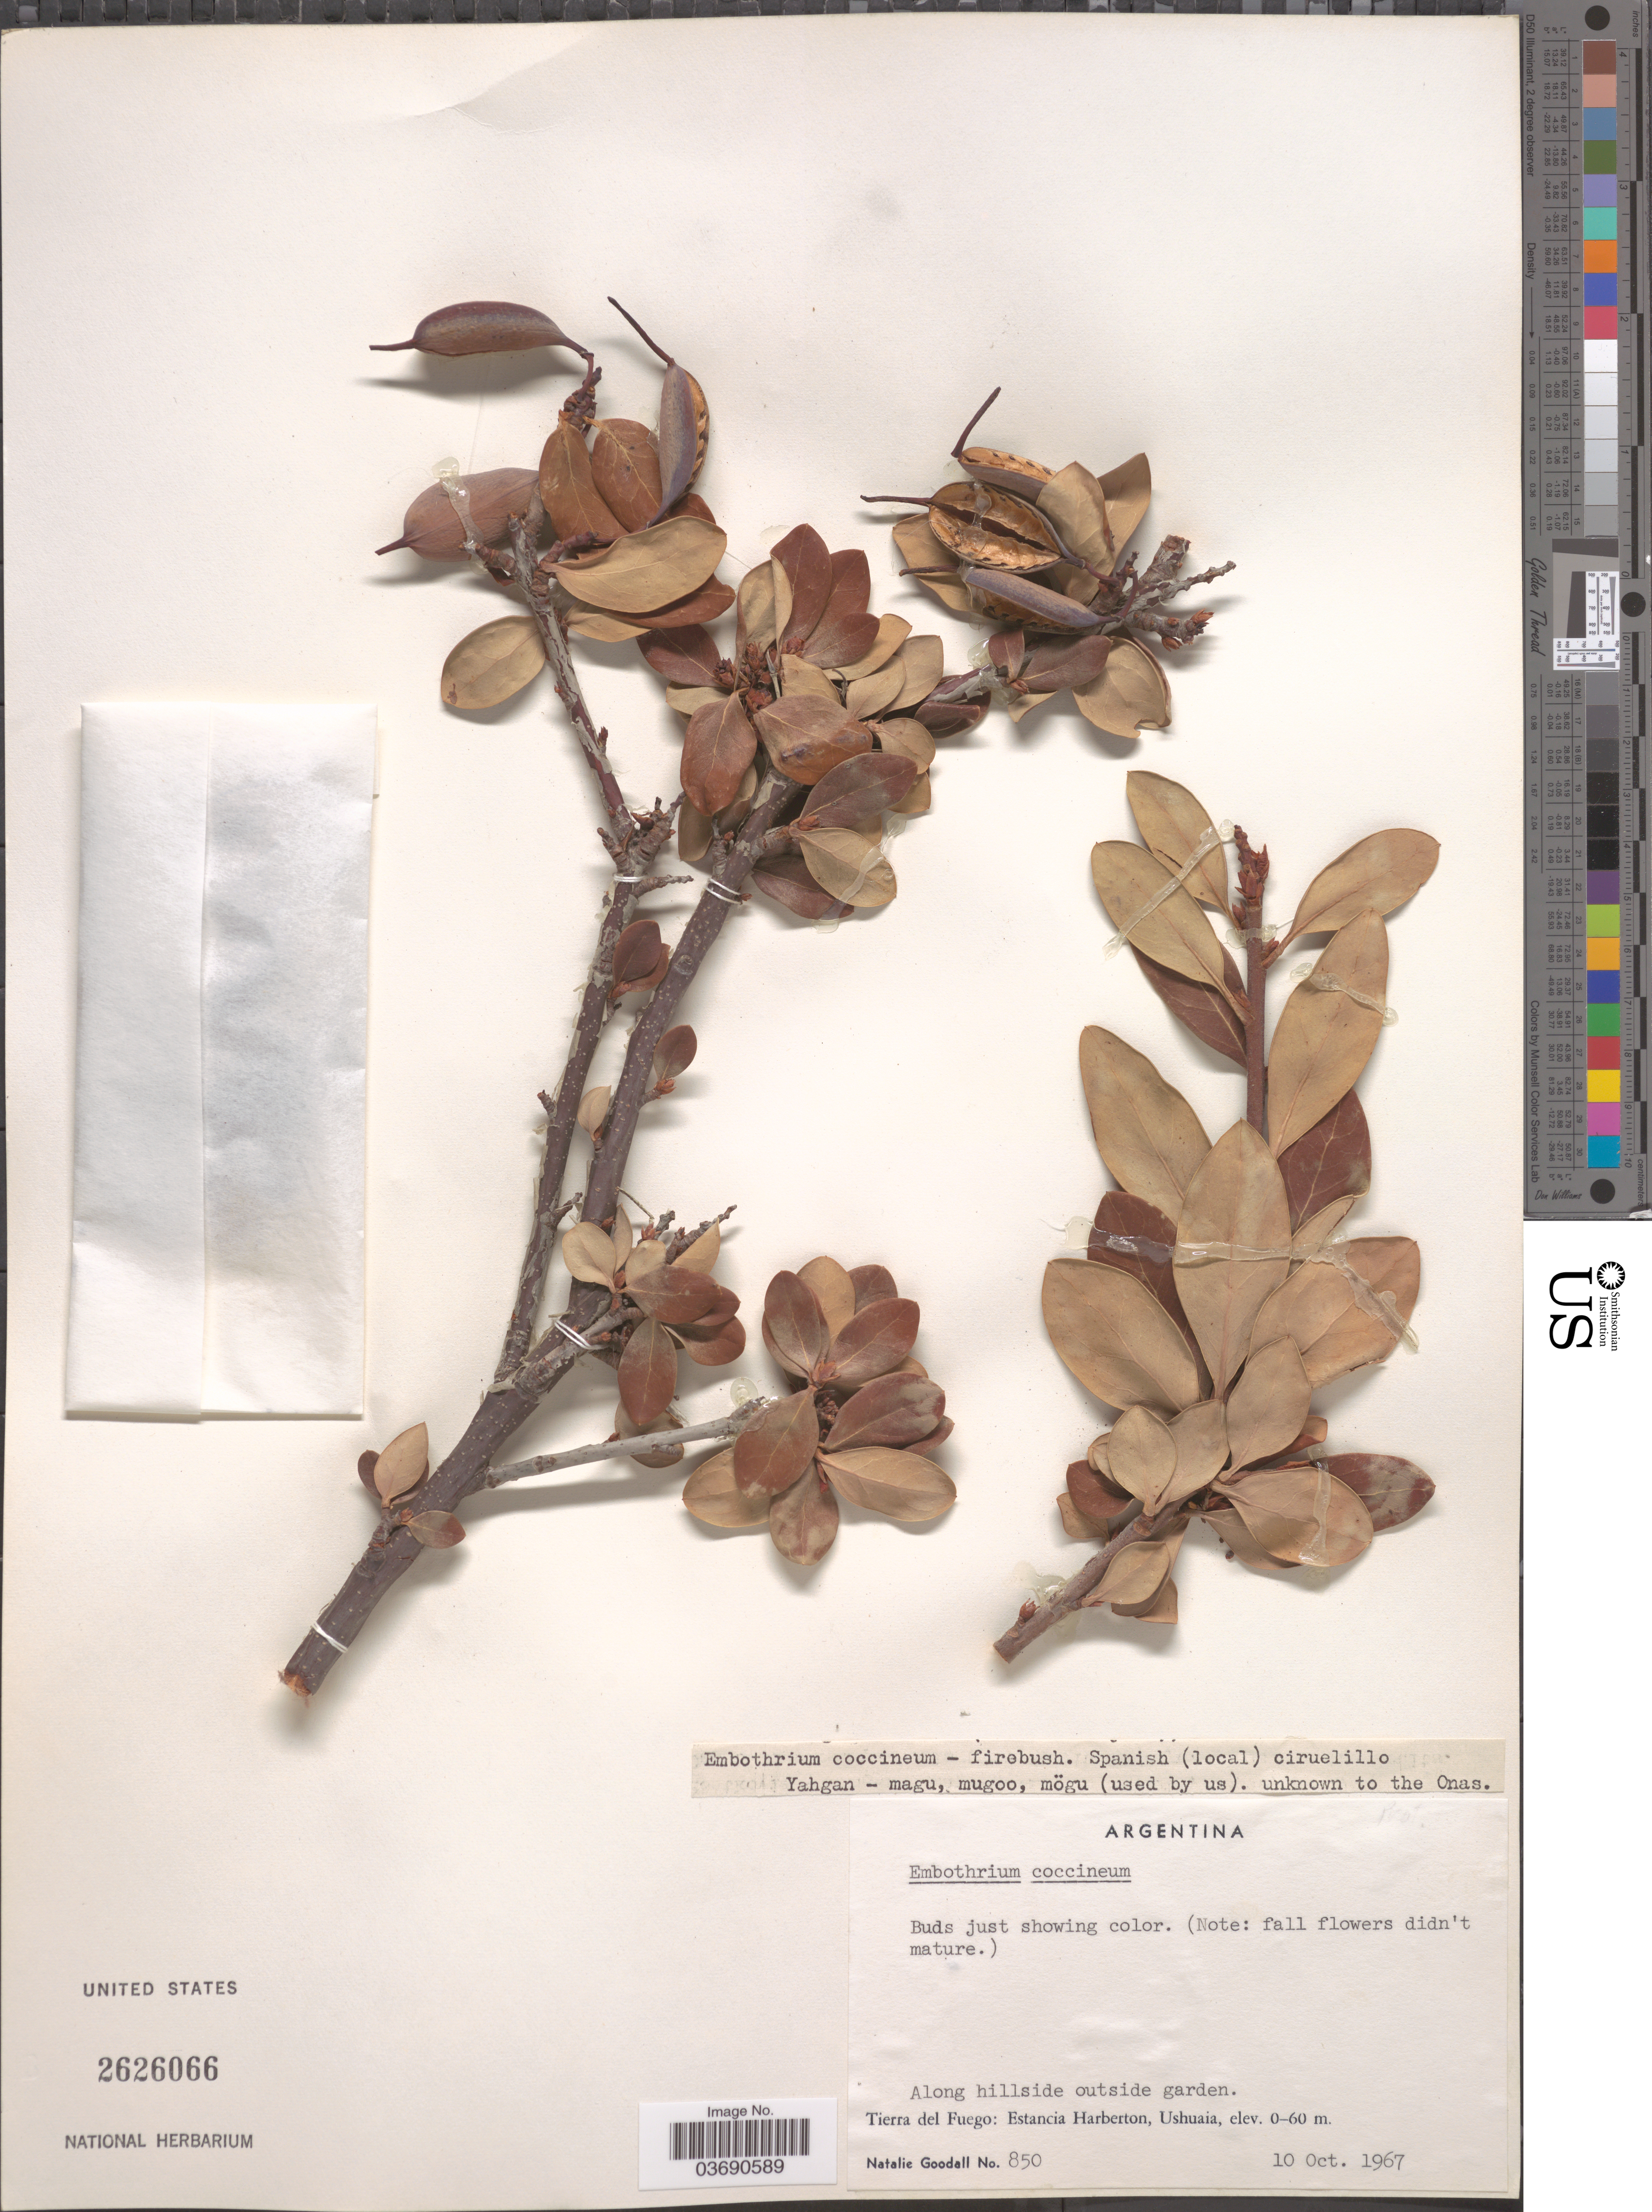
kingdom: Plantae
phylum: Tracheophyta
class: Magnoliopsida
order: Proteales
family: Proteaceae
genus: Embothrium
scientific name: Embothrium coccineum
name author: J.R. Forst. & G. Forst.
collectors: N. Goodall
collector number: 850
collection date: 1967-10-10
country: Argentina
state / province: Tierra del Fuego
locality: Estancia Harberton, Ushuaia.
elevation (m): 0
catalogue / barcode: US 2626066